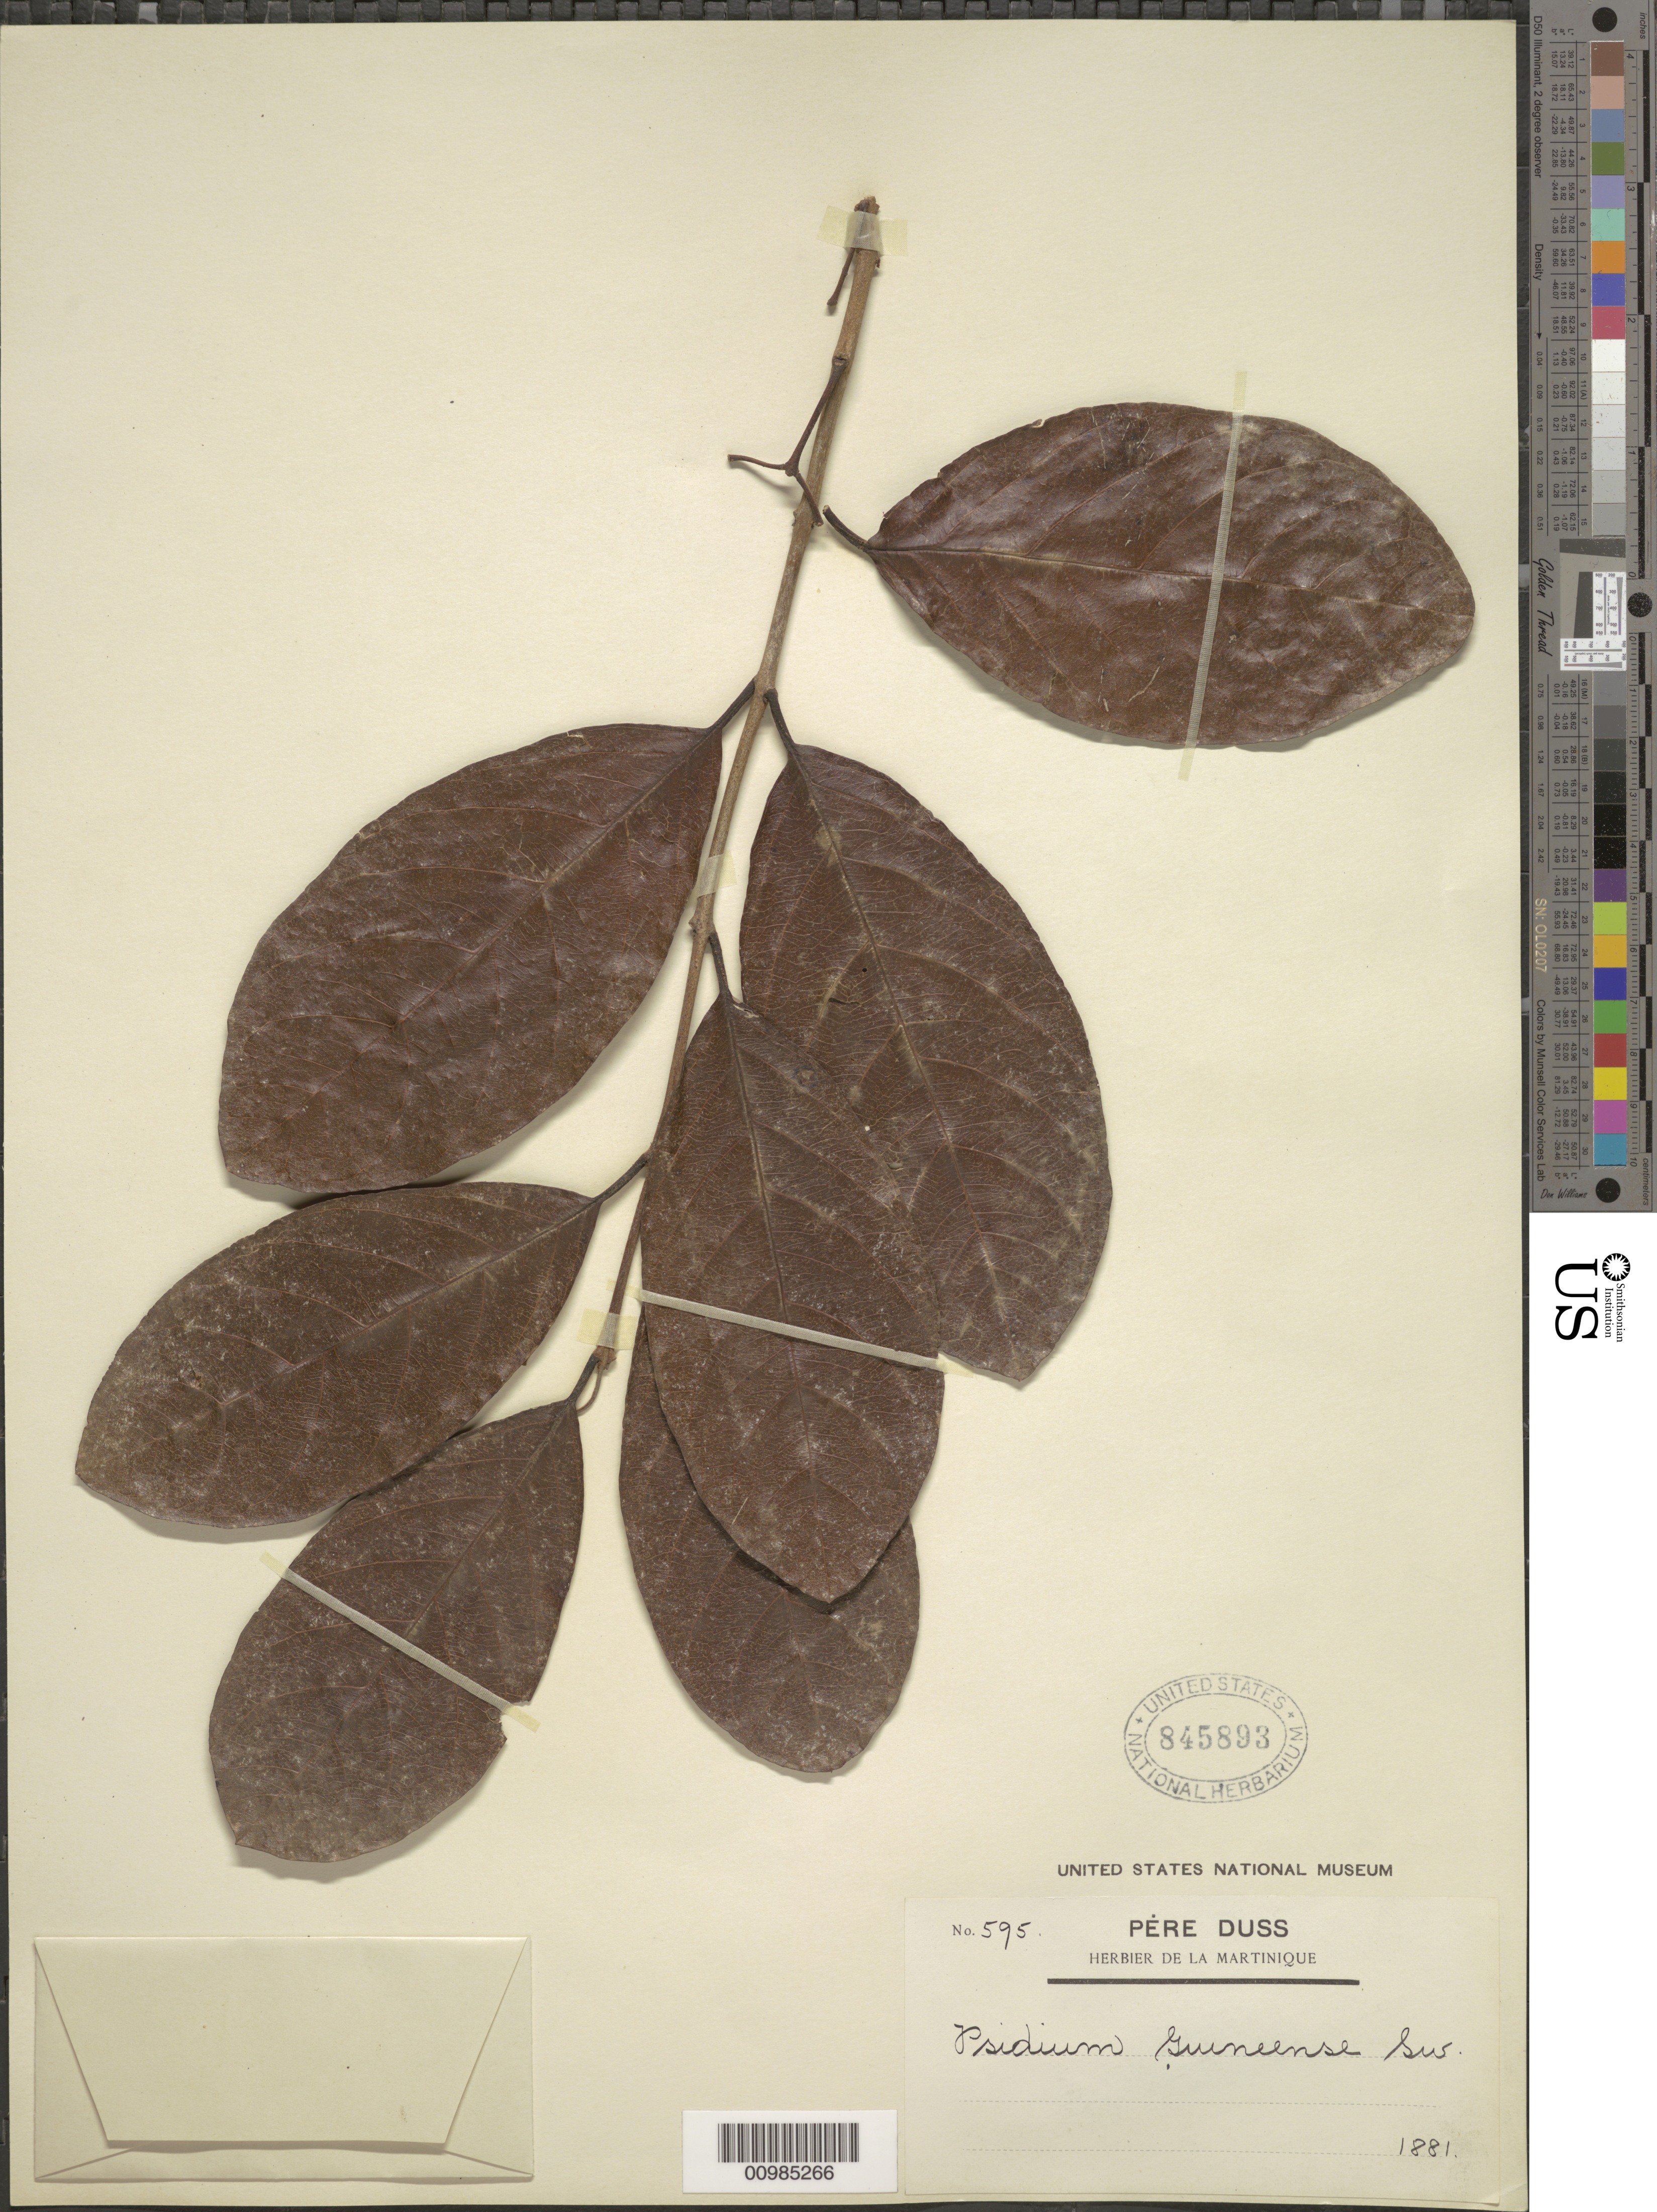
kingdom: Plantae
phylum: Tracheophyta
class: Magnoliopsida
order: Myrtales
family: Myrtaceae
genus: Psidium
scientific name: Psidium guineense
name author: Sw.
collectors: Père Duss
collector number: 595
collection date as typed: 01 Jan 1881 to 31 Dec 1881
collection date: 1881-01-01/1881-12-31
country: Martinique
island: Martinique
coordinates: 0 N, 0 E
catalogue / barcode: US 845893